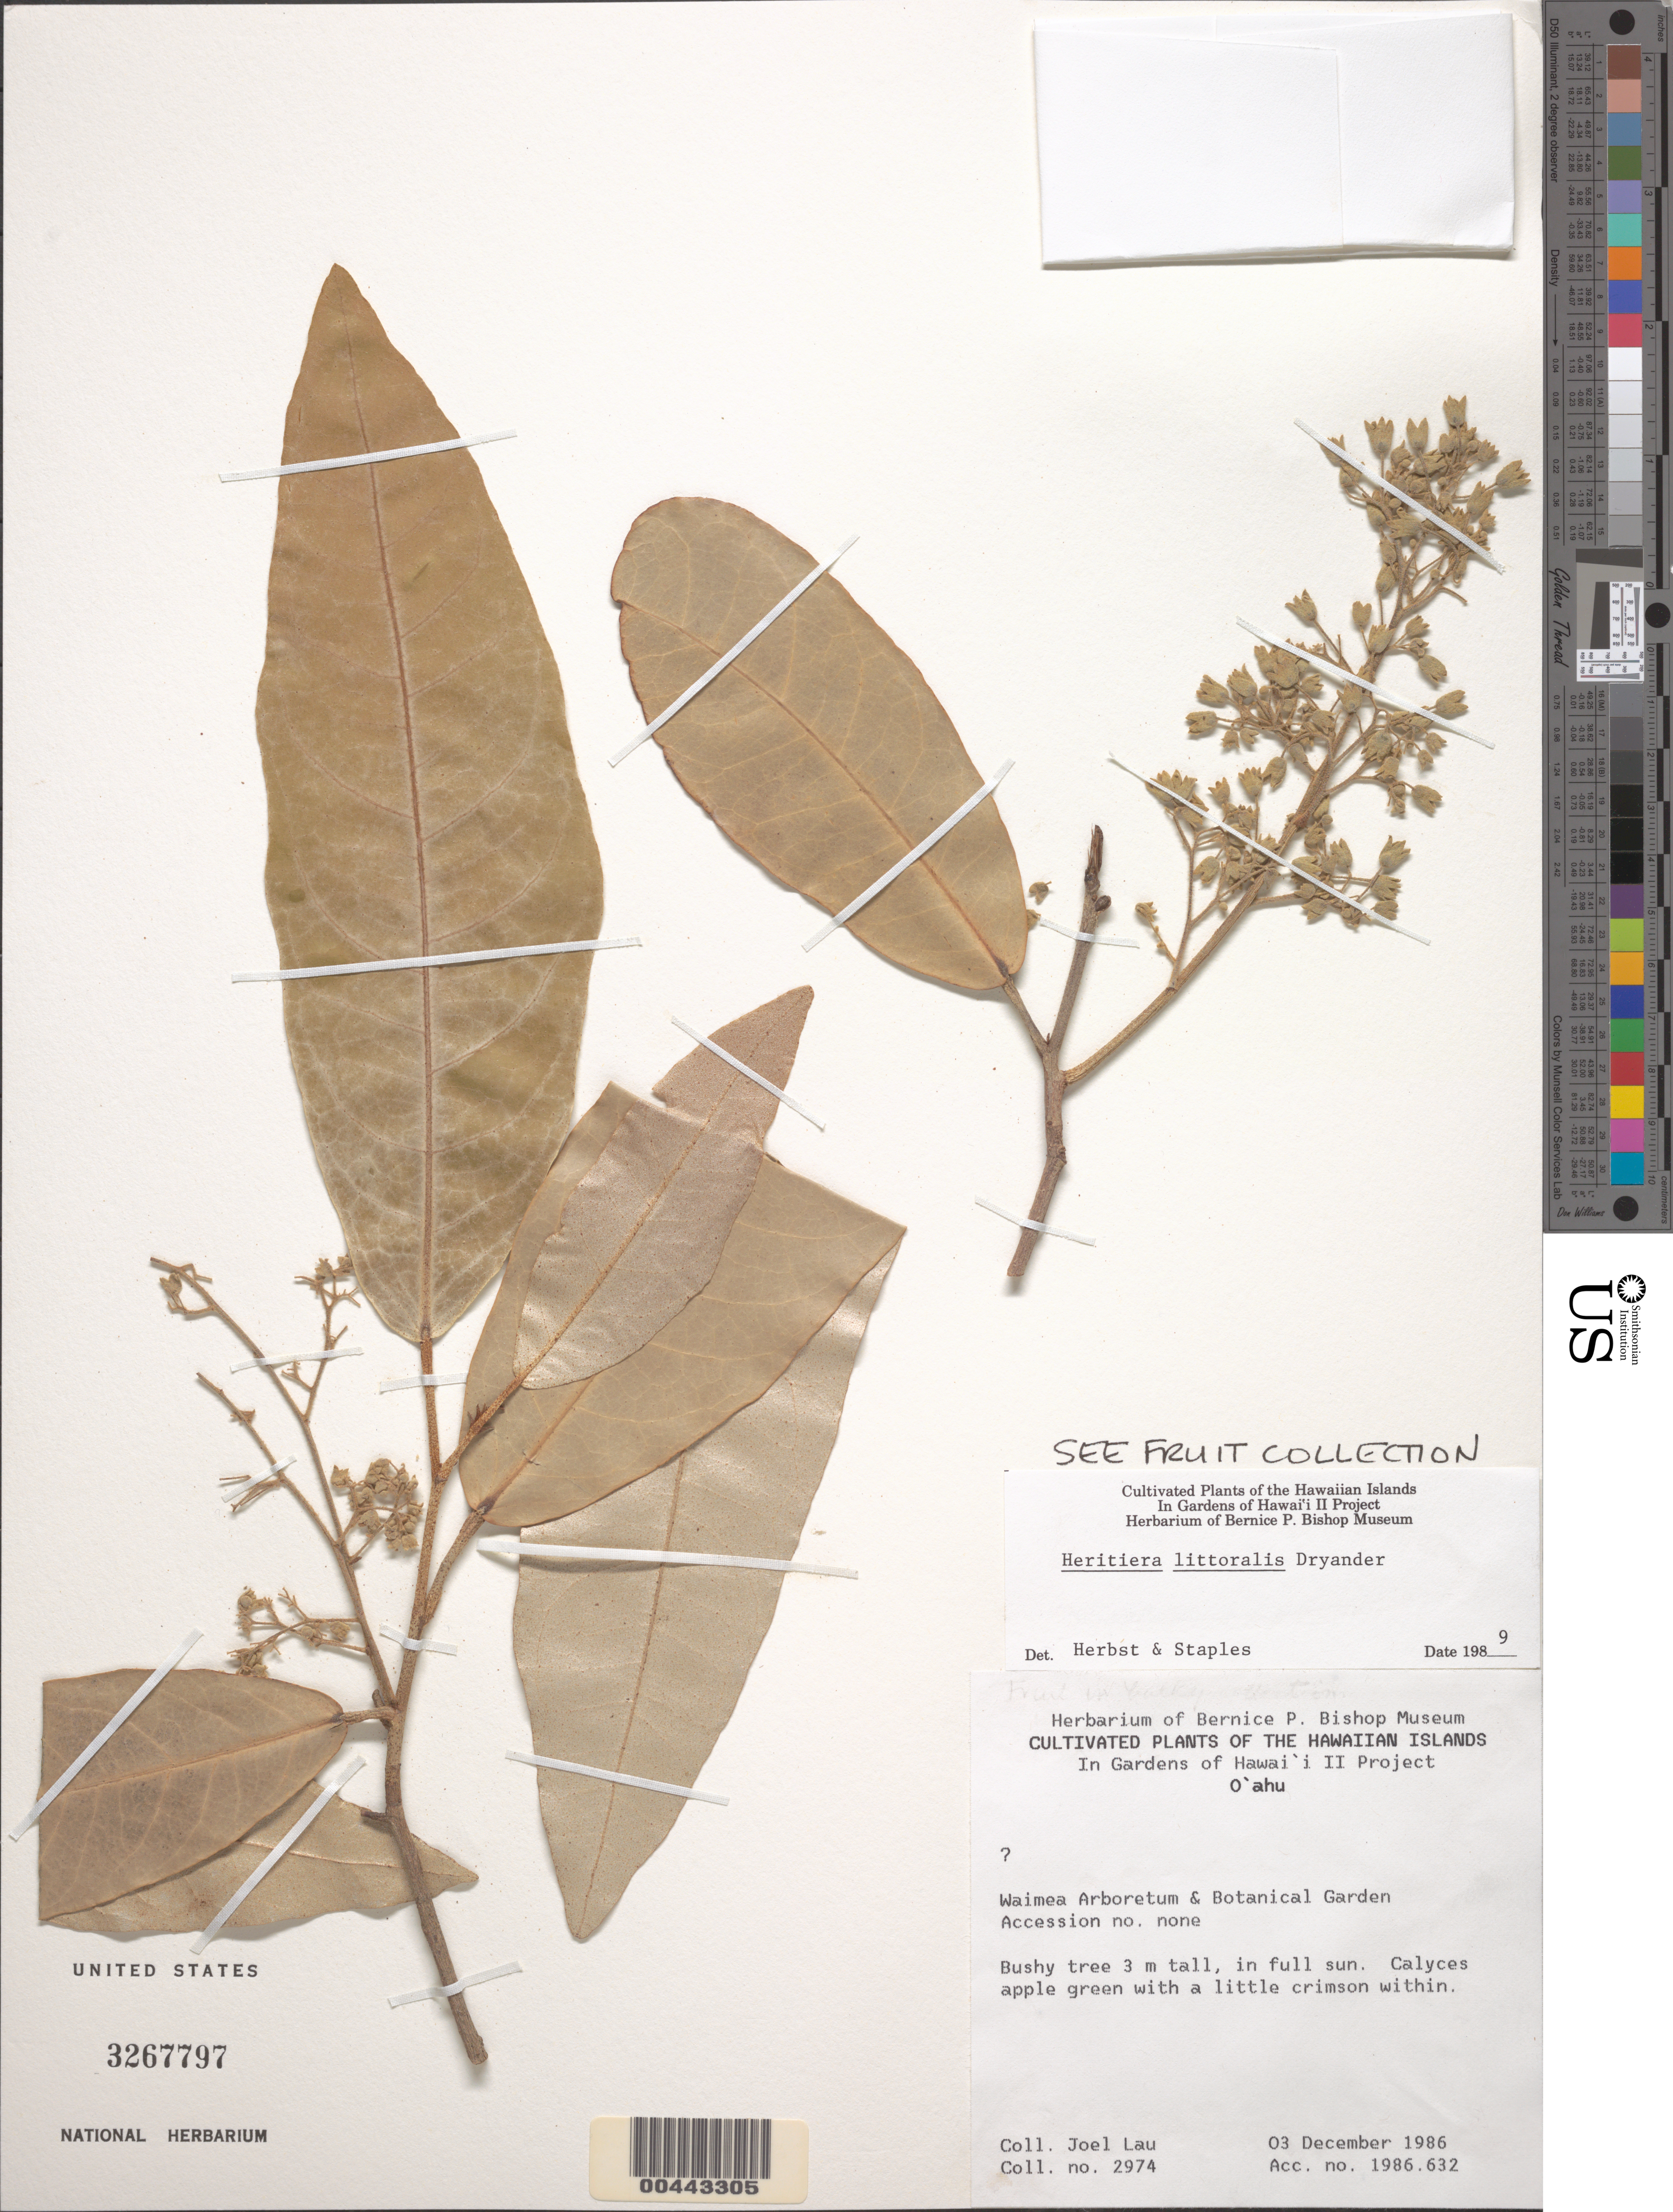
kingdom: Plantae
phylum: Tracheophyta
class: Magnoliopsida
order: Malvales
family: Malvaceae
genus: Heritiera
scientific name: Heritiera littoralis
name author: Aiton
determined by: Herbst, D. R.; Staples, G. W.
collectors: J. Lau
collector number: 2974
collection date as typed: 3 Dec 1986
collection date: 1986-12-03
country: United States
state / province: Hawaii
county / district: Honolulu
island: Oahu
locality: Waimea Arboretum & Botanical Garden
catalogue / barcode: US 3267797